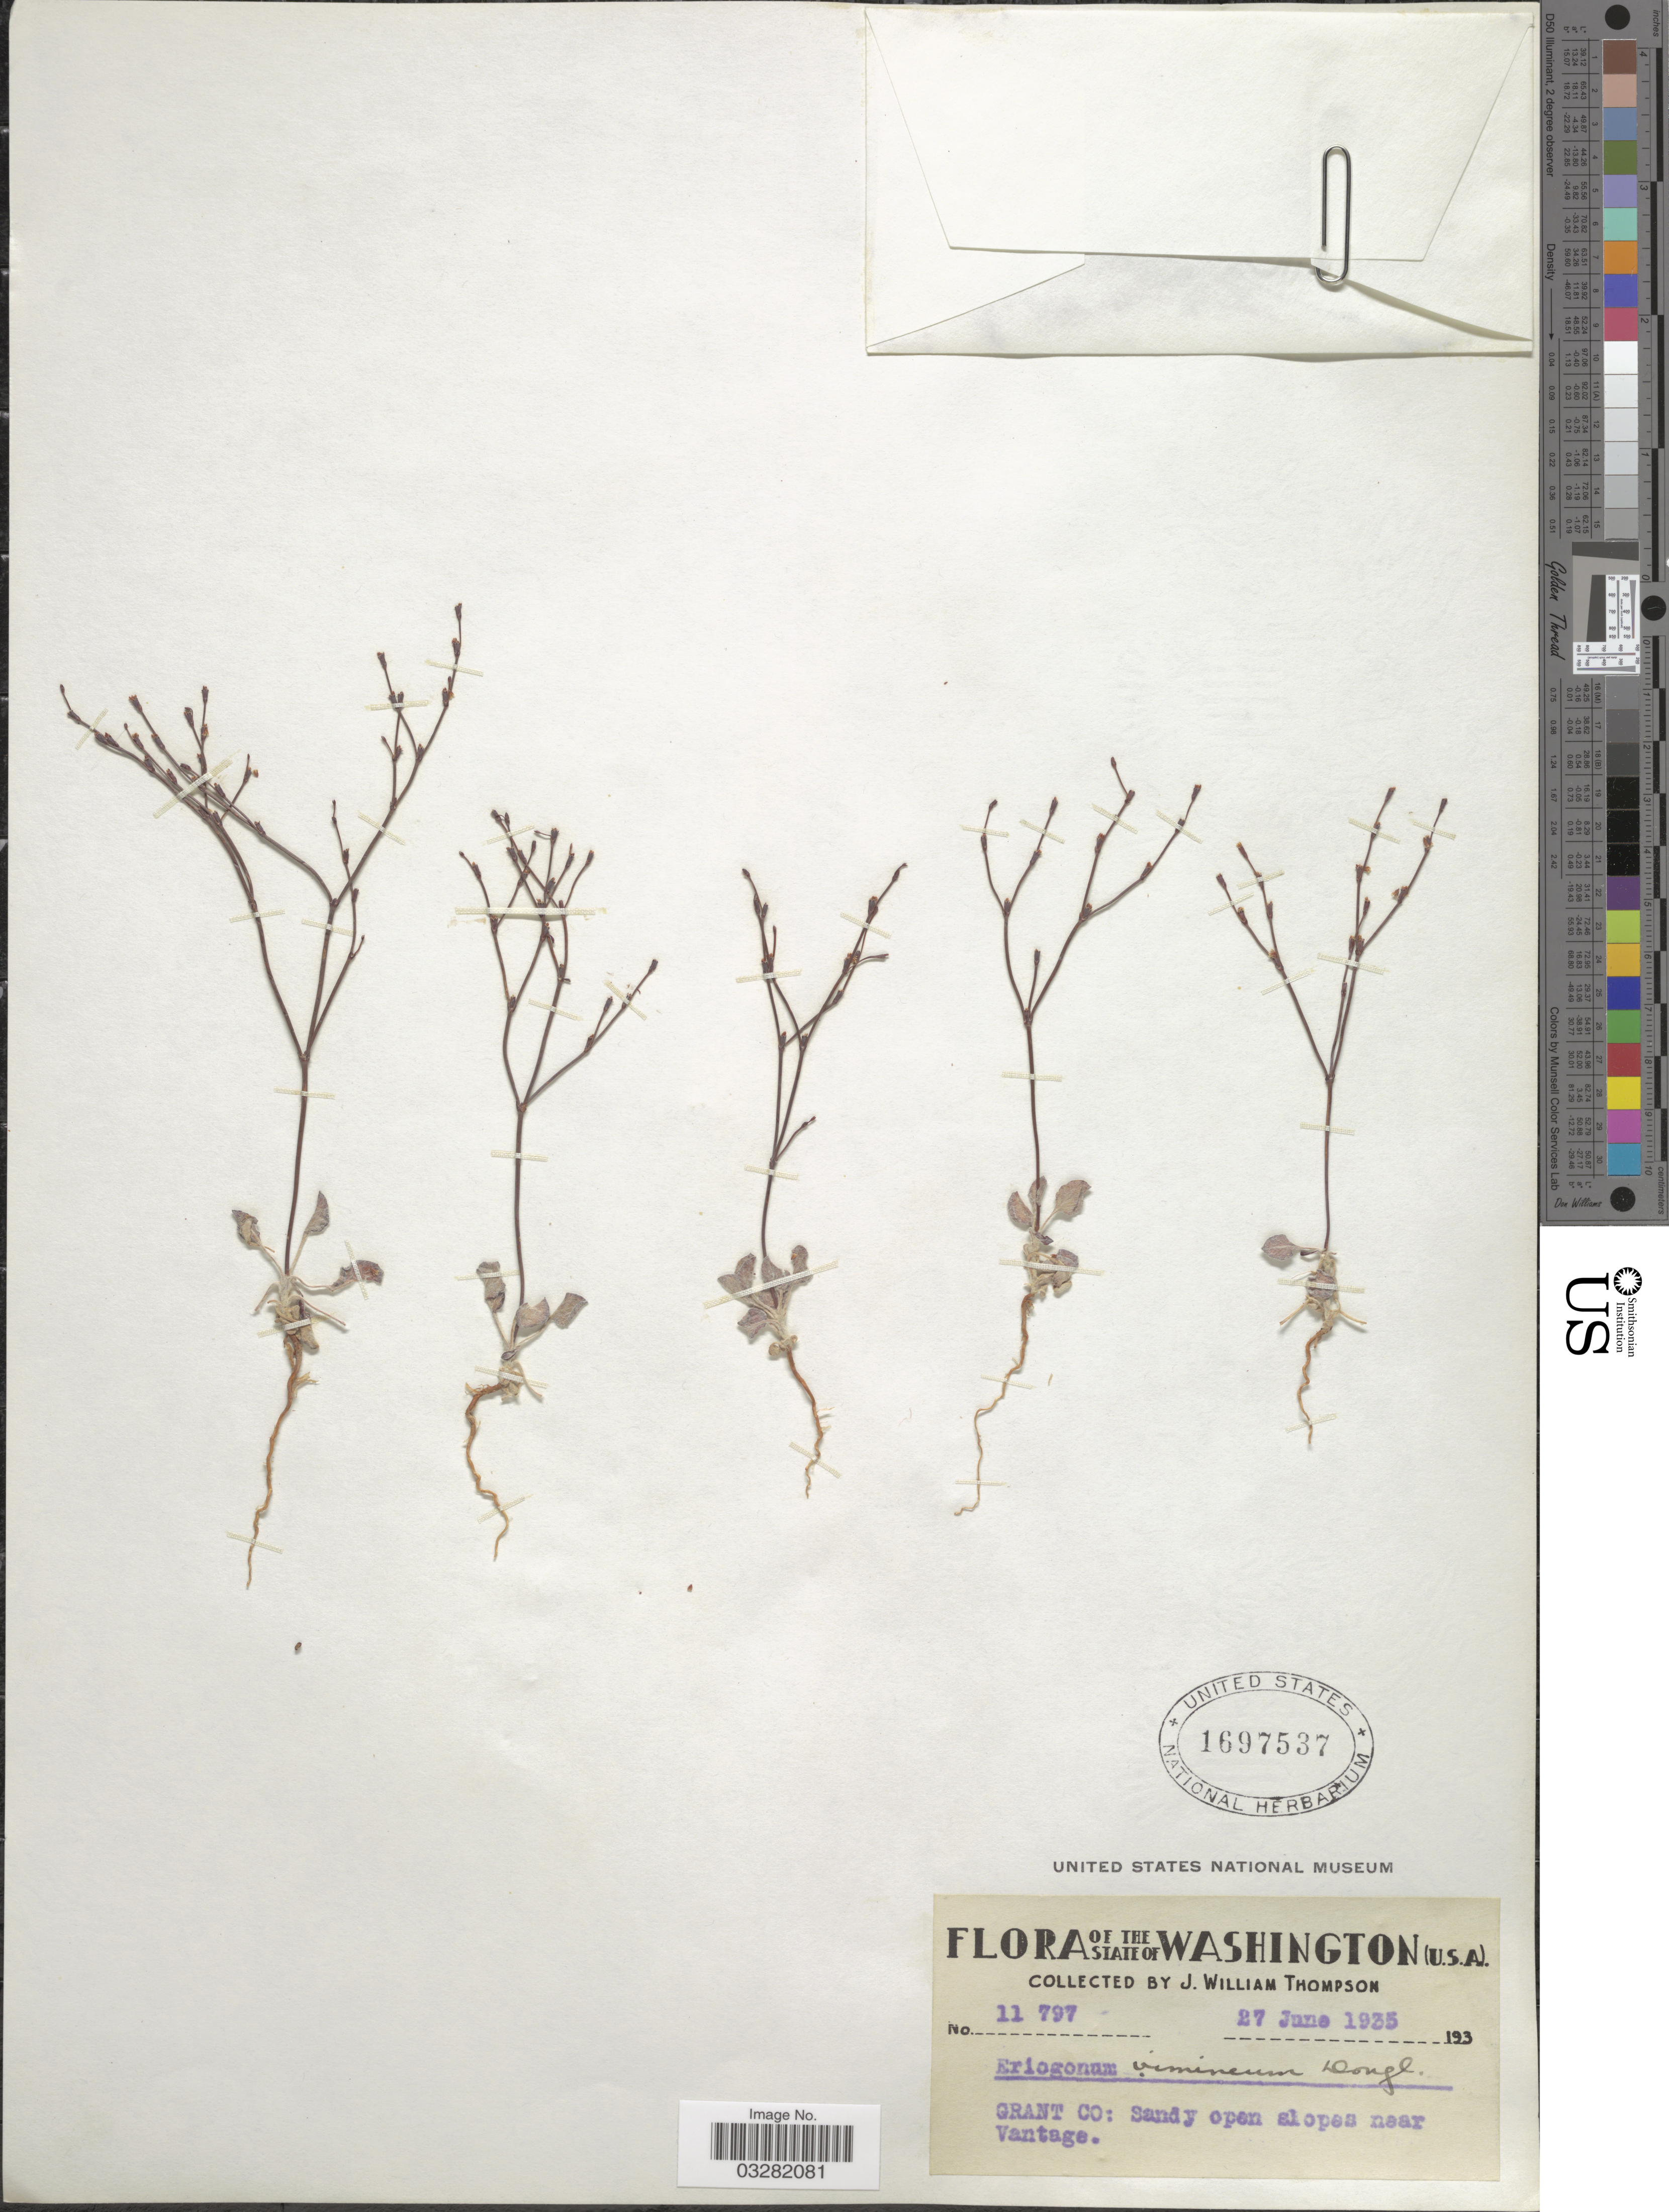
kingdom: Plantae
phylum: Tracheophyta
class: Magnoliopsida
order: Caryophyllales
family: Polygonaceae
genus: Eriogonum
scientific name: Eriogonum vimineum var. vimineum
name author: Douglas ex Benth.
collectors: J. W. Thompson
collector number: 11797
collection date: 1935-06-27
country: United States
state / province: Washington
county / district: Grant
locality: Grant Co: Sandy open slopes near Vantage.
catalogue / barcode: US 1697537